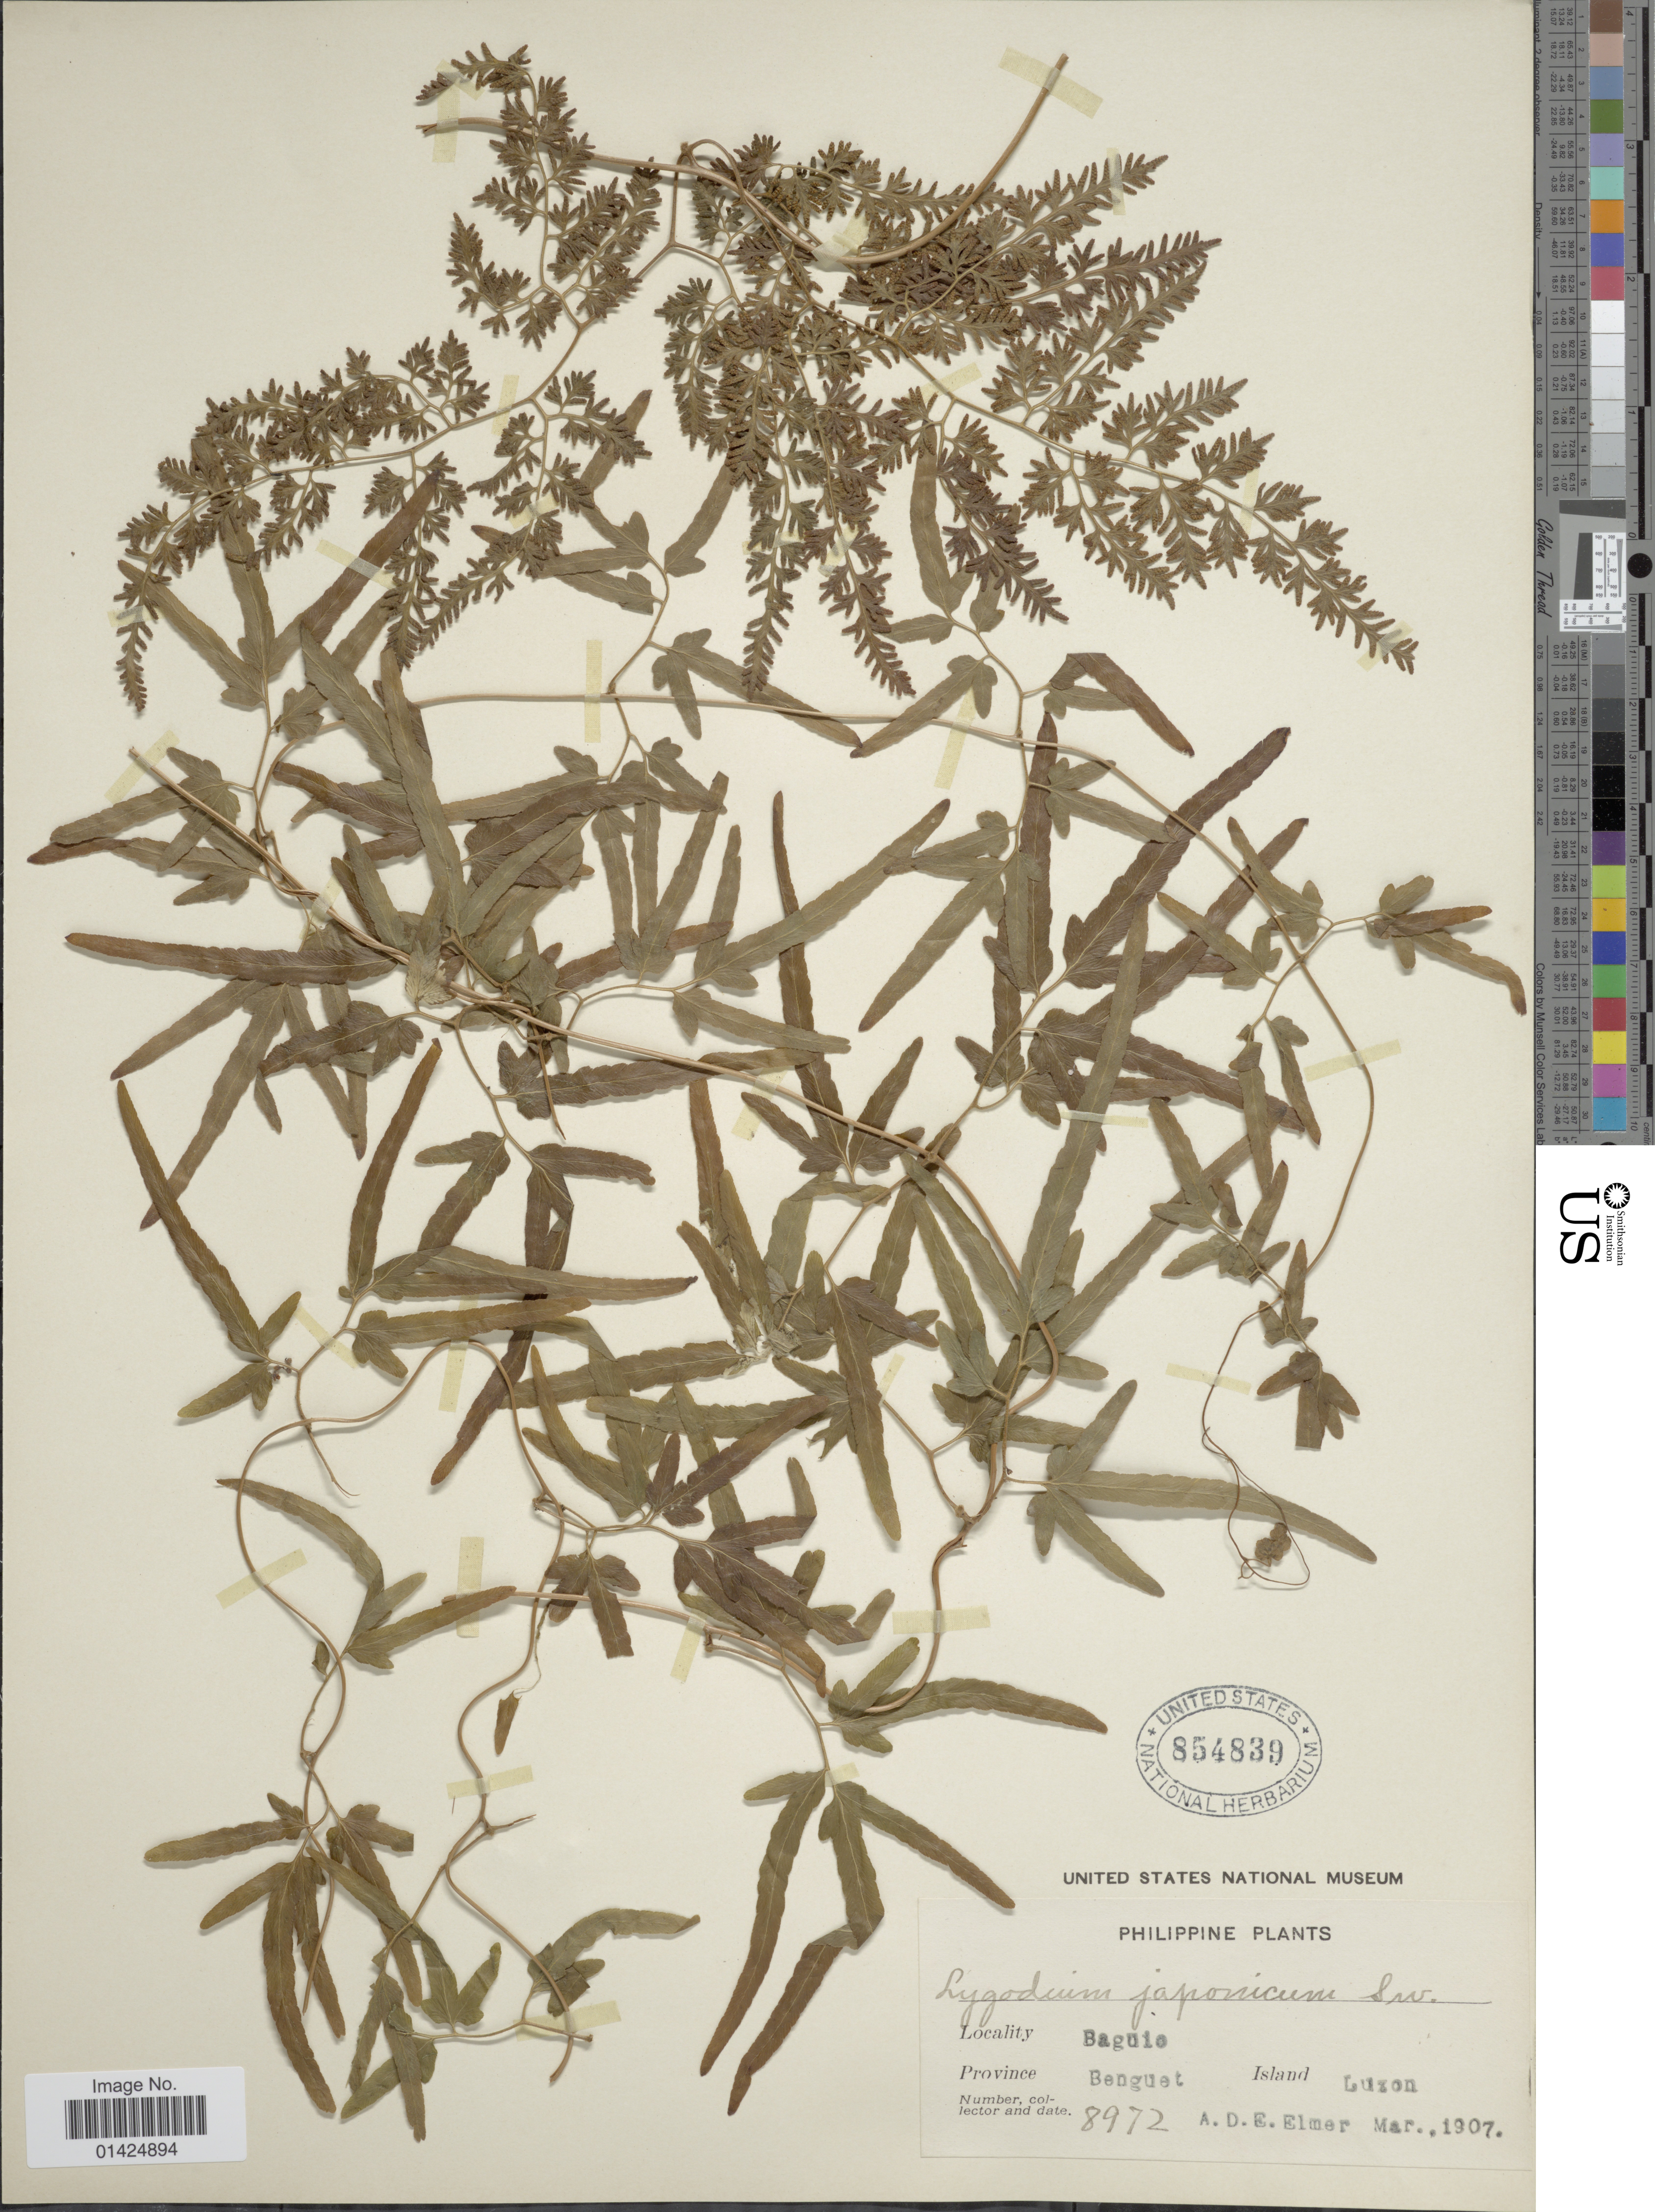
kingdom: Plantae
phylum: Tracheophyta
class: Polypodiopsida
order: Schizaeales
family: Lygodiaceae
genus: Lygodium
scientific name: Lygodium japonicum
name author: (Thunb.) Sw.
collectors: A. D. E. Elmer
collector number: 8972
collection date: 1907-03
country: Philippines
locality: Baguie. Province Benguet. Island Luzon.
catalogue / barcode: US 854839